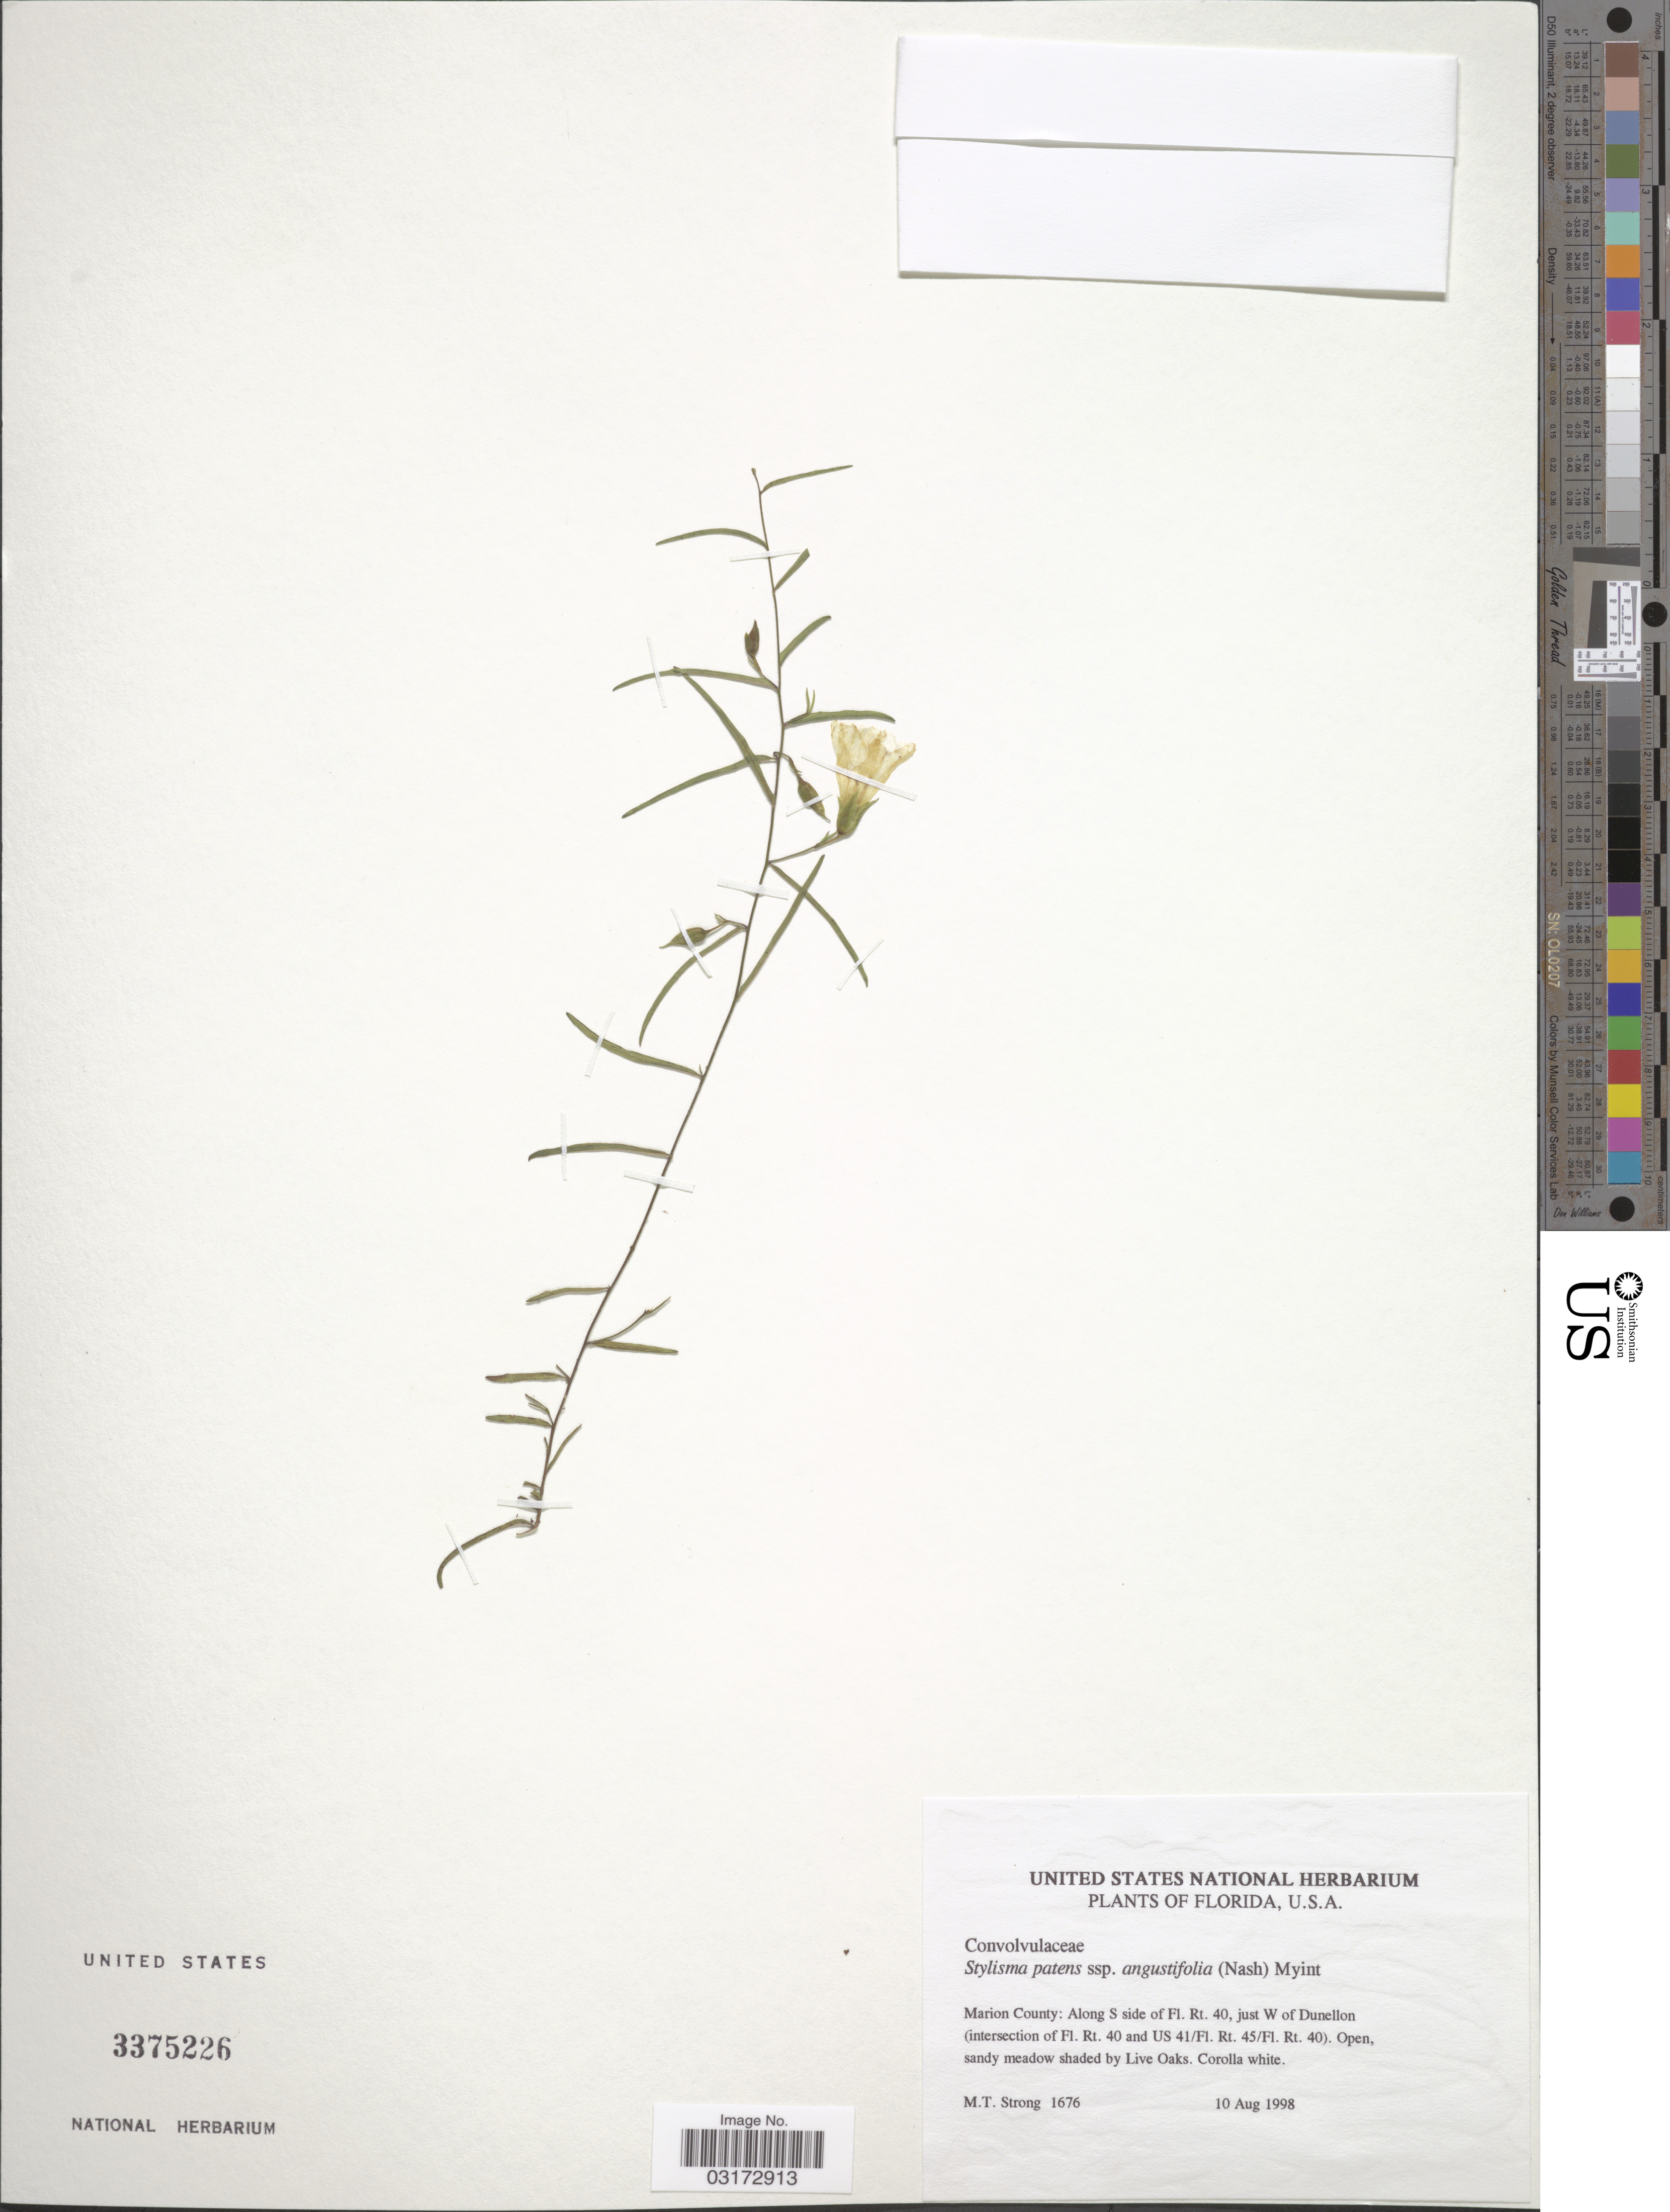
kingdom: Plantae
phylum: Tracheophyta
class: Magnoliopsida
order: Solanales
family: Convolvulaceae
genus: Stylisma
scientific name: Stylisma angustifolia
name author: (Nash) House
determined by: Strong, Mark T., (BOT), Smithsonian Institution - National Museum of Natural History (UNITED STATES)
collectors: M. T. Strong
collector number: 1676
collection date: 1998-08-10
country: United States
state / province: Florida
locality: Marion County: Along S side of Fl. Rt. 40, just W of Dunnellon (intersection of Fl. Rt. 40 and US 41/Fl. Rt. 45/Fl. Rt. 40).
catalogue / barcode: US 3375226